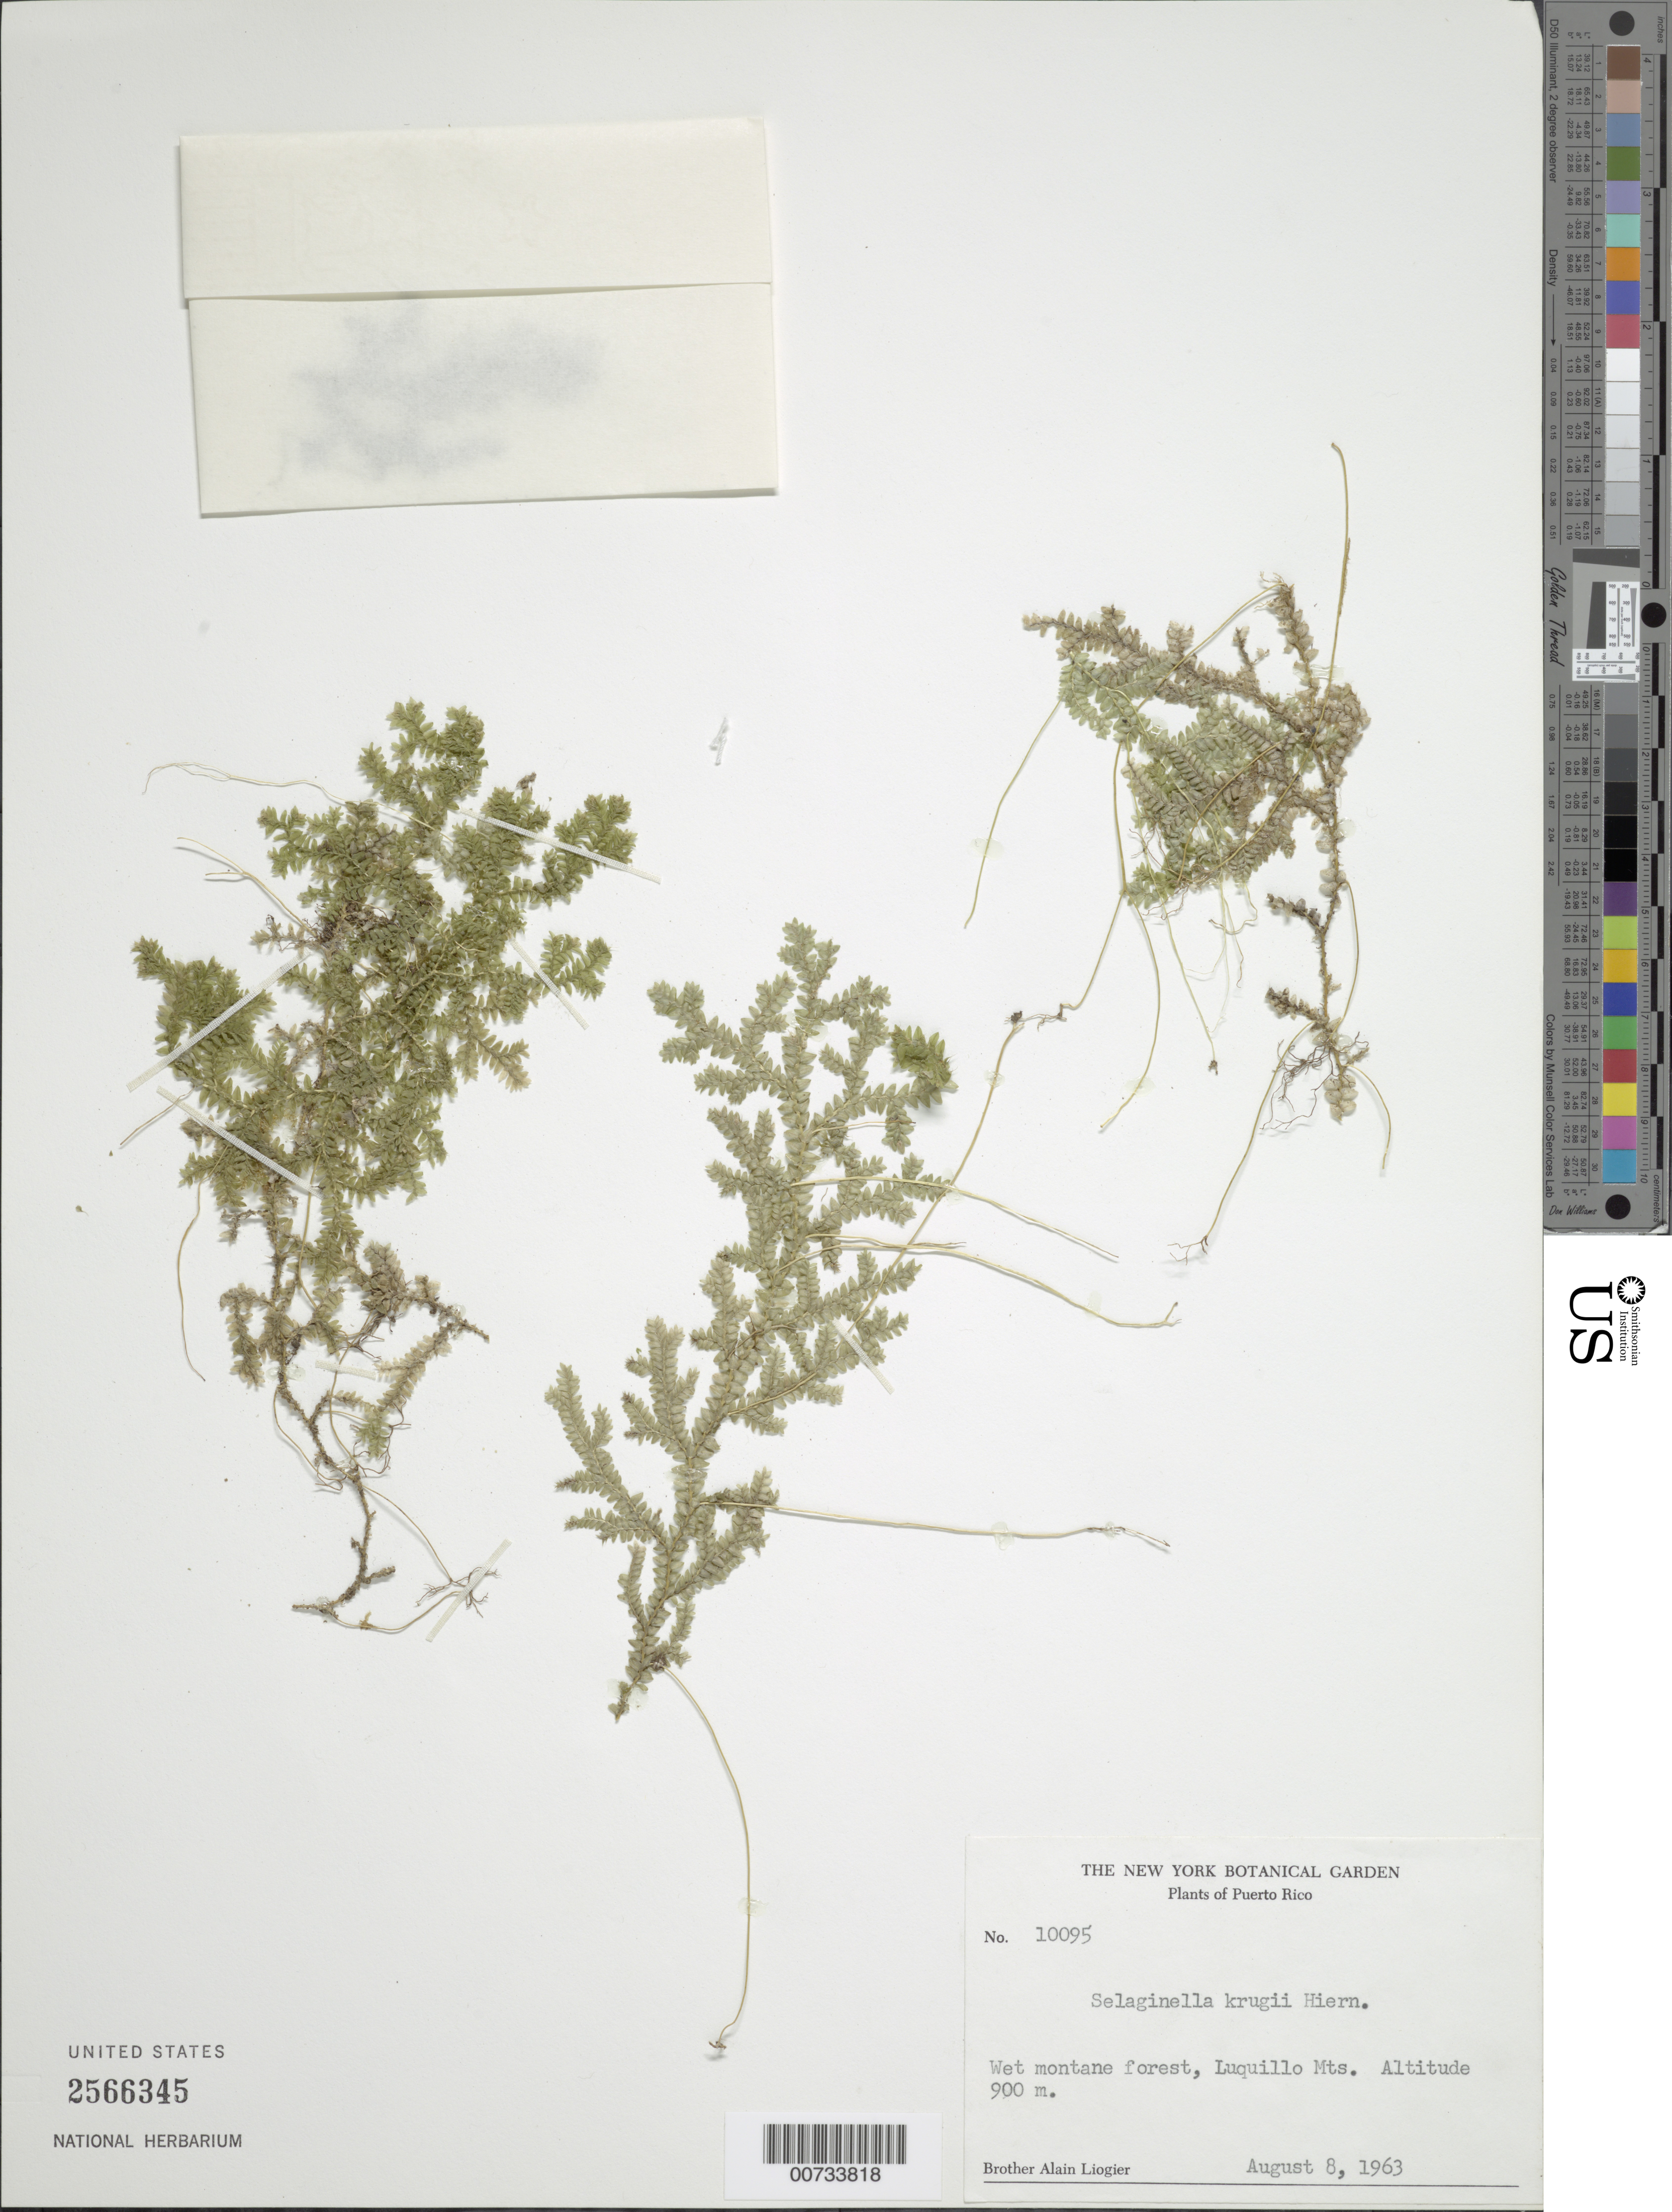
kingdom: Plantae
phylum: Tracheophyta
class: Lycopodiopsida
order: Selaginellales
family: Selaginellaceae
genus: Selaginella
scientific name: Selaginella krugii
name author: Hieron.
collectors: A. H. Liogier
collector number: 10095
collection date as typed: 08 Aug 1963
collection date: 1963-08-08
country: Puerto Rico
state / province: Luquillo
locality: Luquillo Mts.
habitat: Wet montane forest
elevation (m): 900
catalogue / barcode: US 2566345